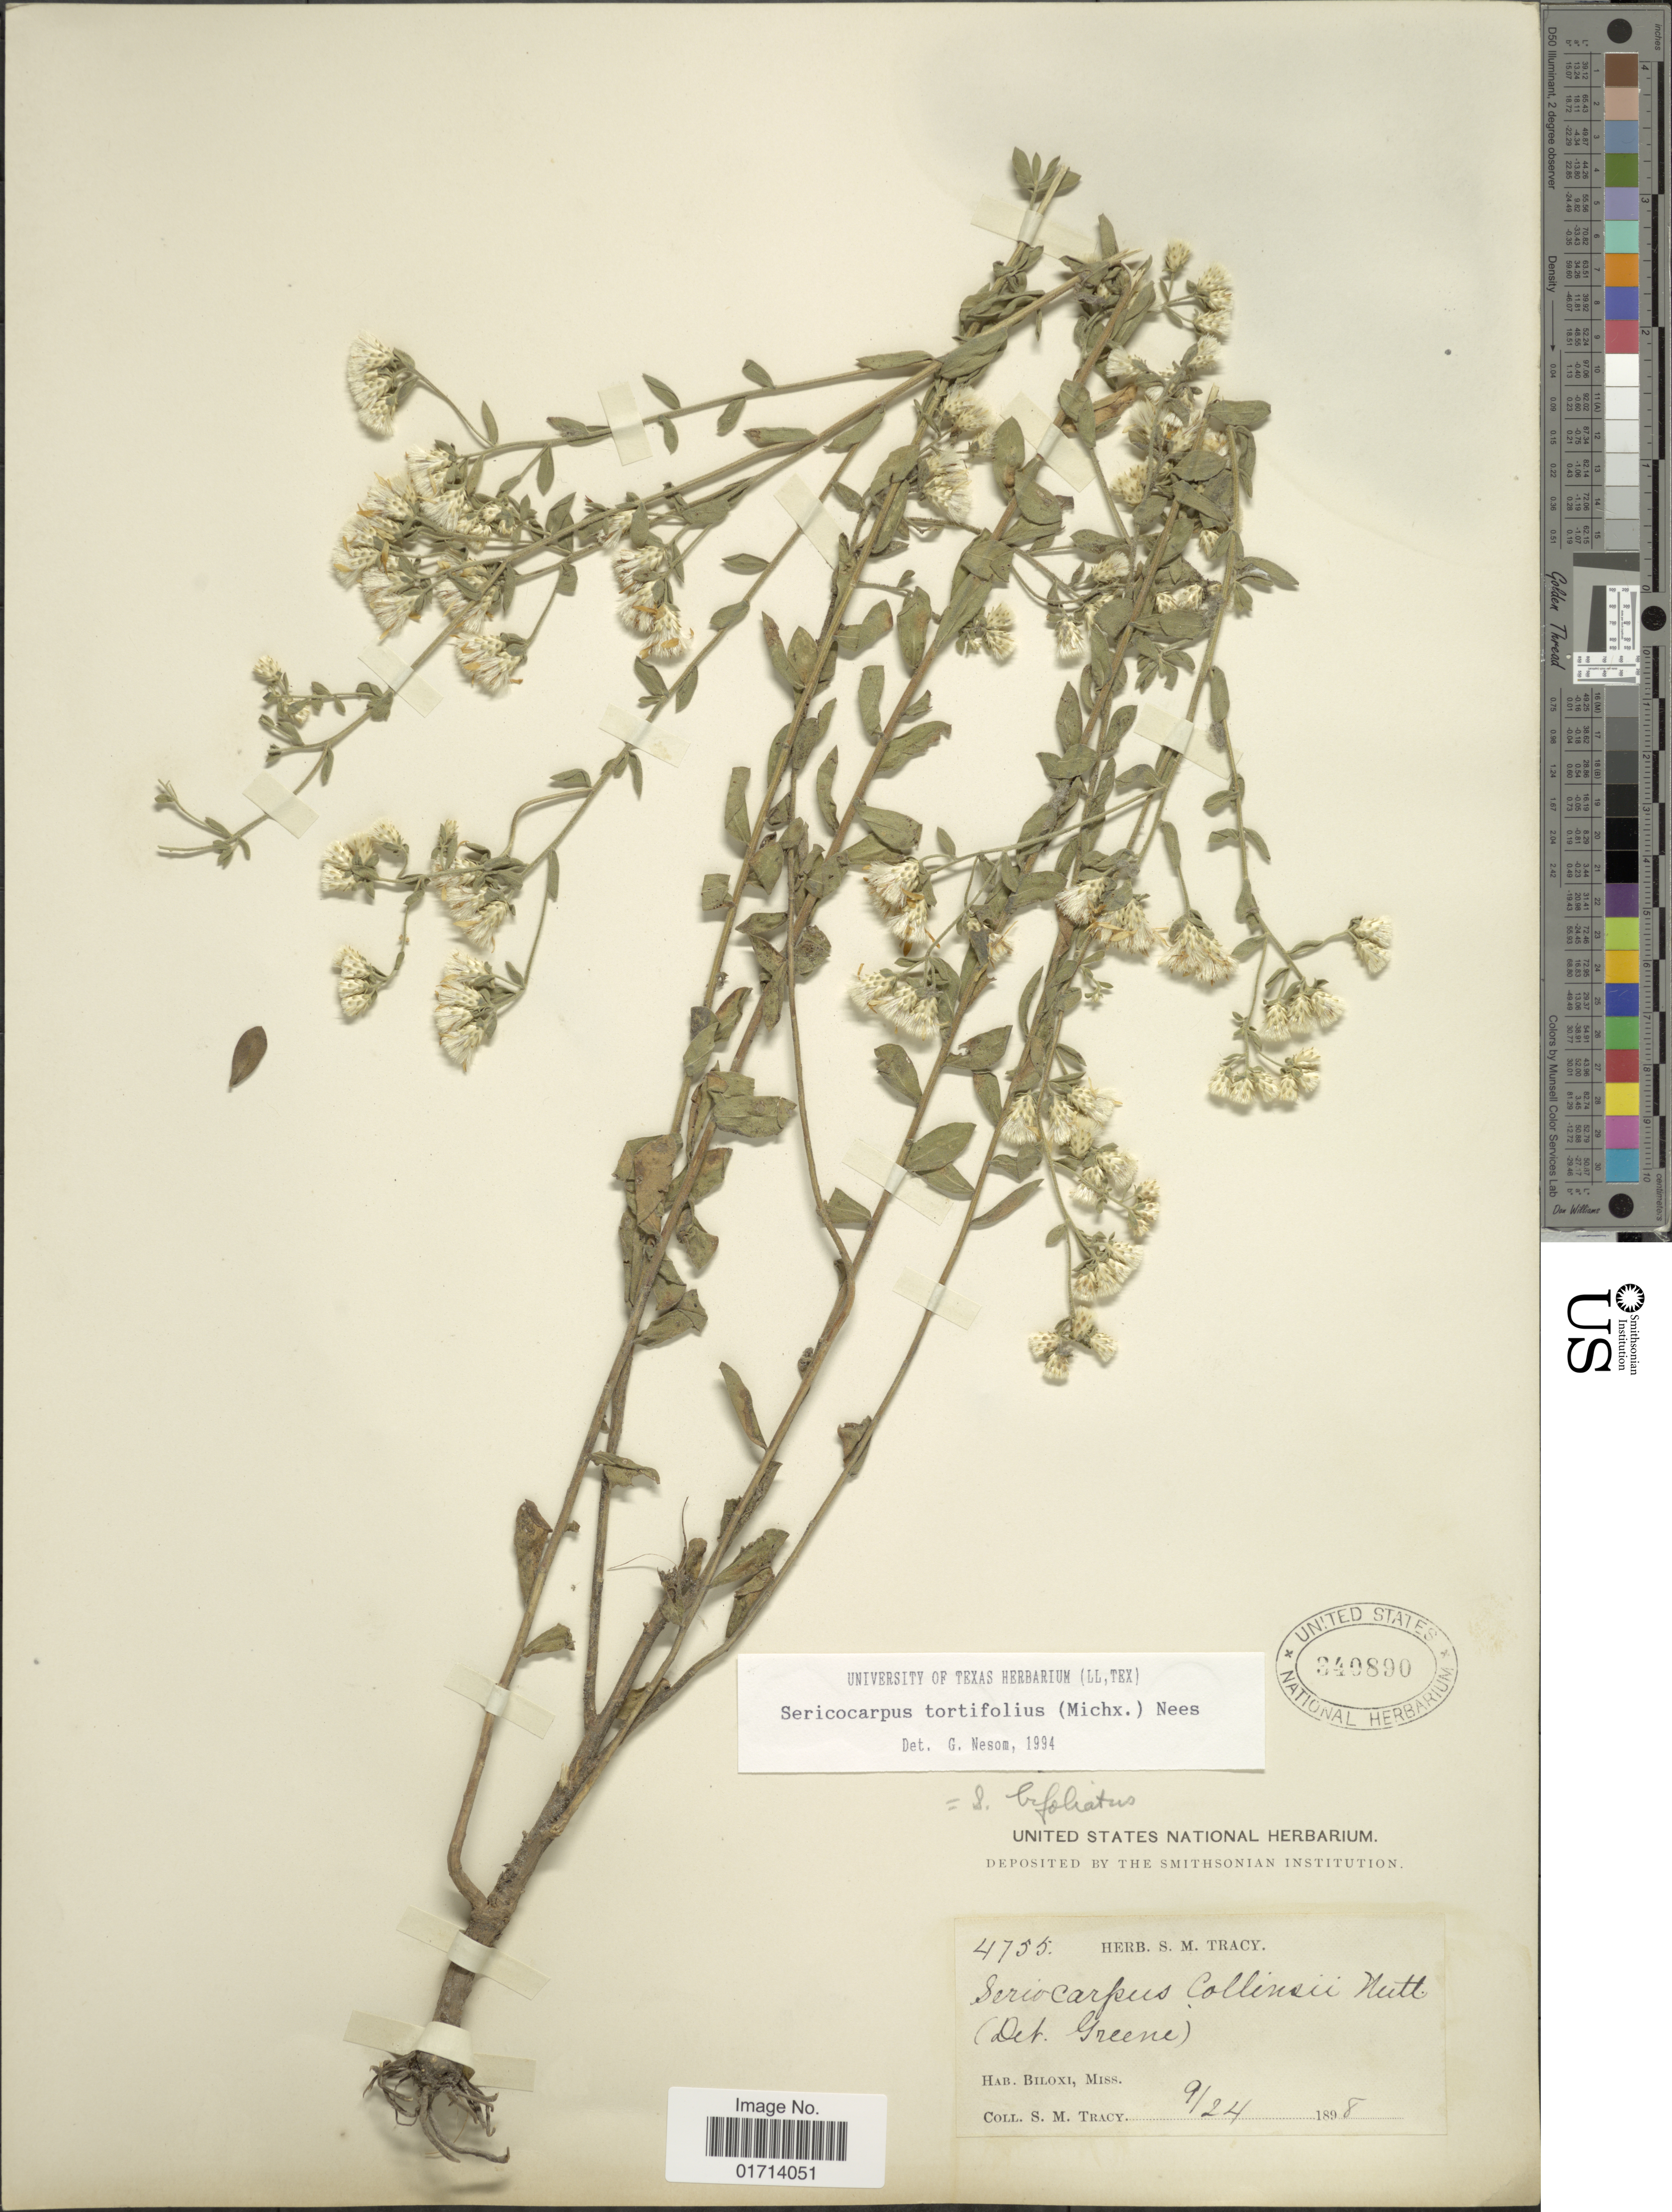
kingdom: Plantae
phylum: Tracheophyta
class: Magnoliopsida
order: Asterales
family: Asteraceae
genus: Sericocarpus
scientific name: Sericocarpus tortifolius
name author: (Michx.) Nees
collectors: S. Stracy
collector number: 4755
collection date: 1898-09-24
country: United States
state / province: Mississippi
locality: Bilox, Miss.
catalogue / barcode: US 340890